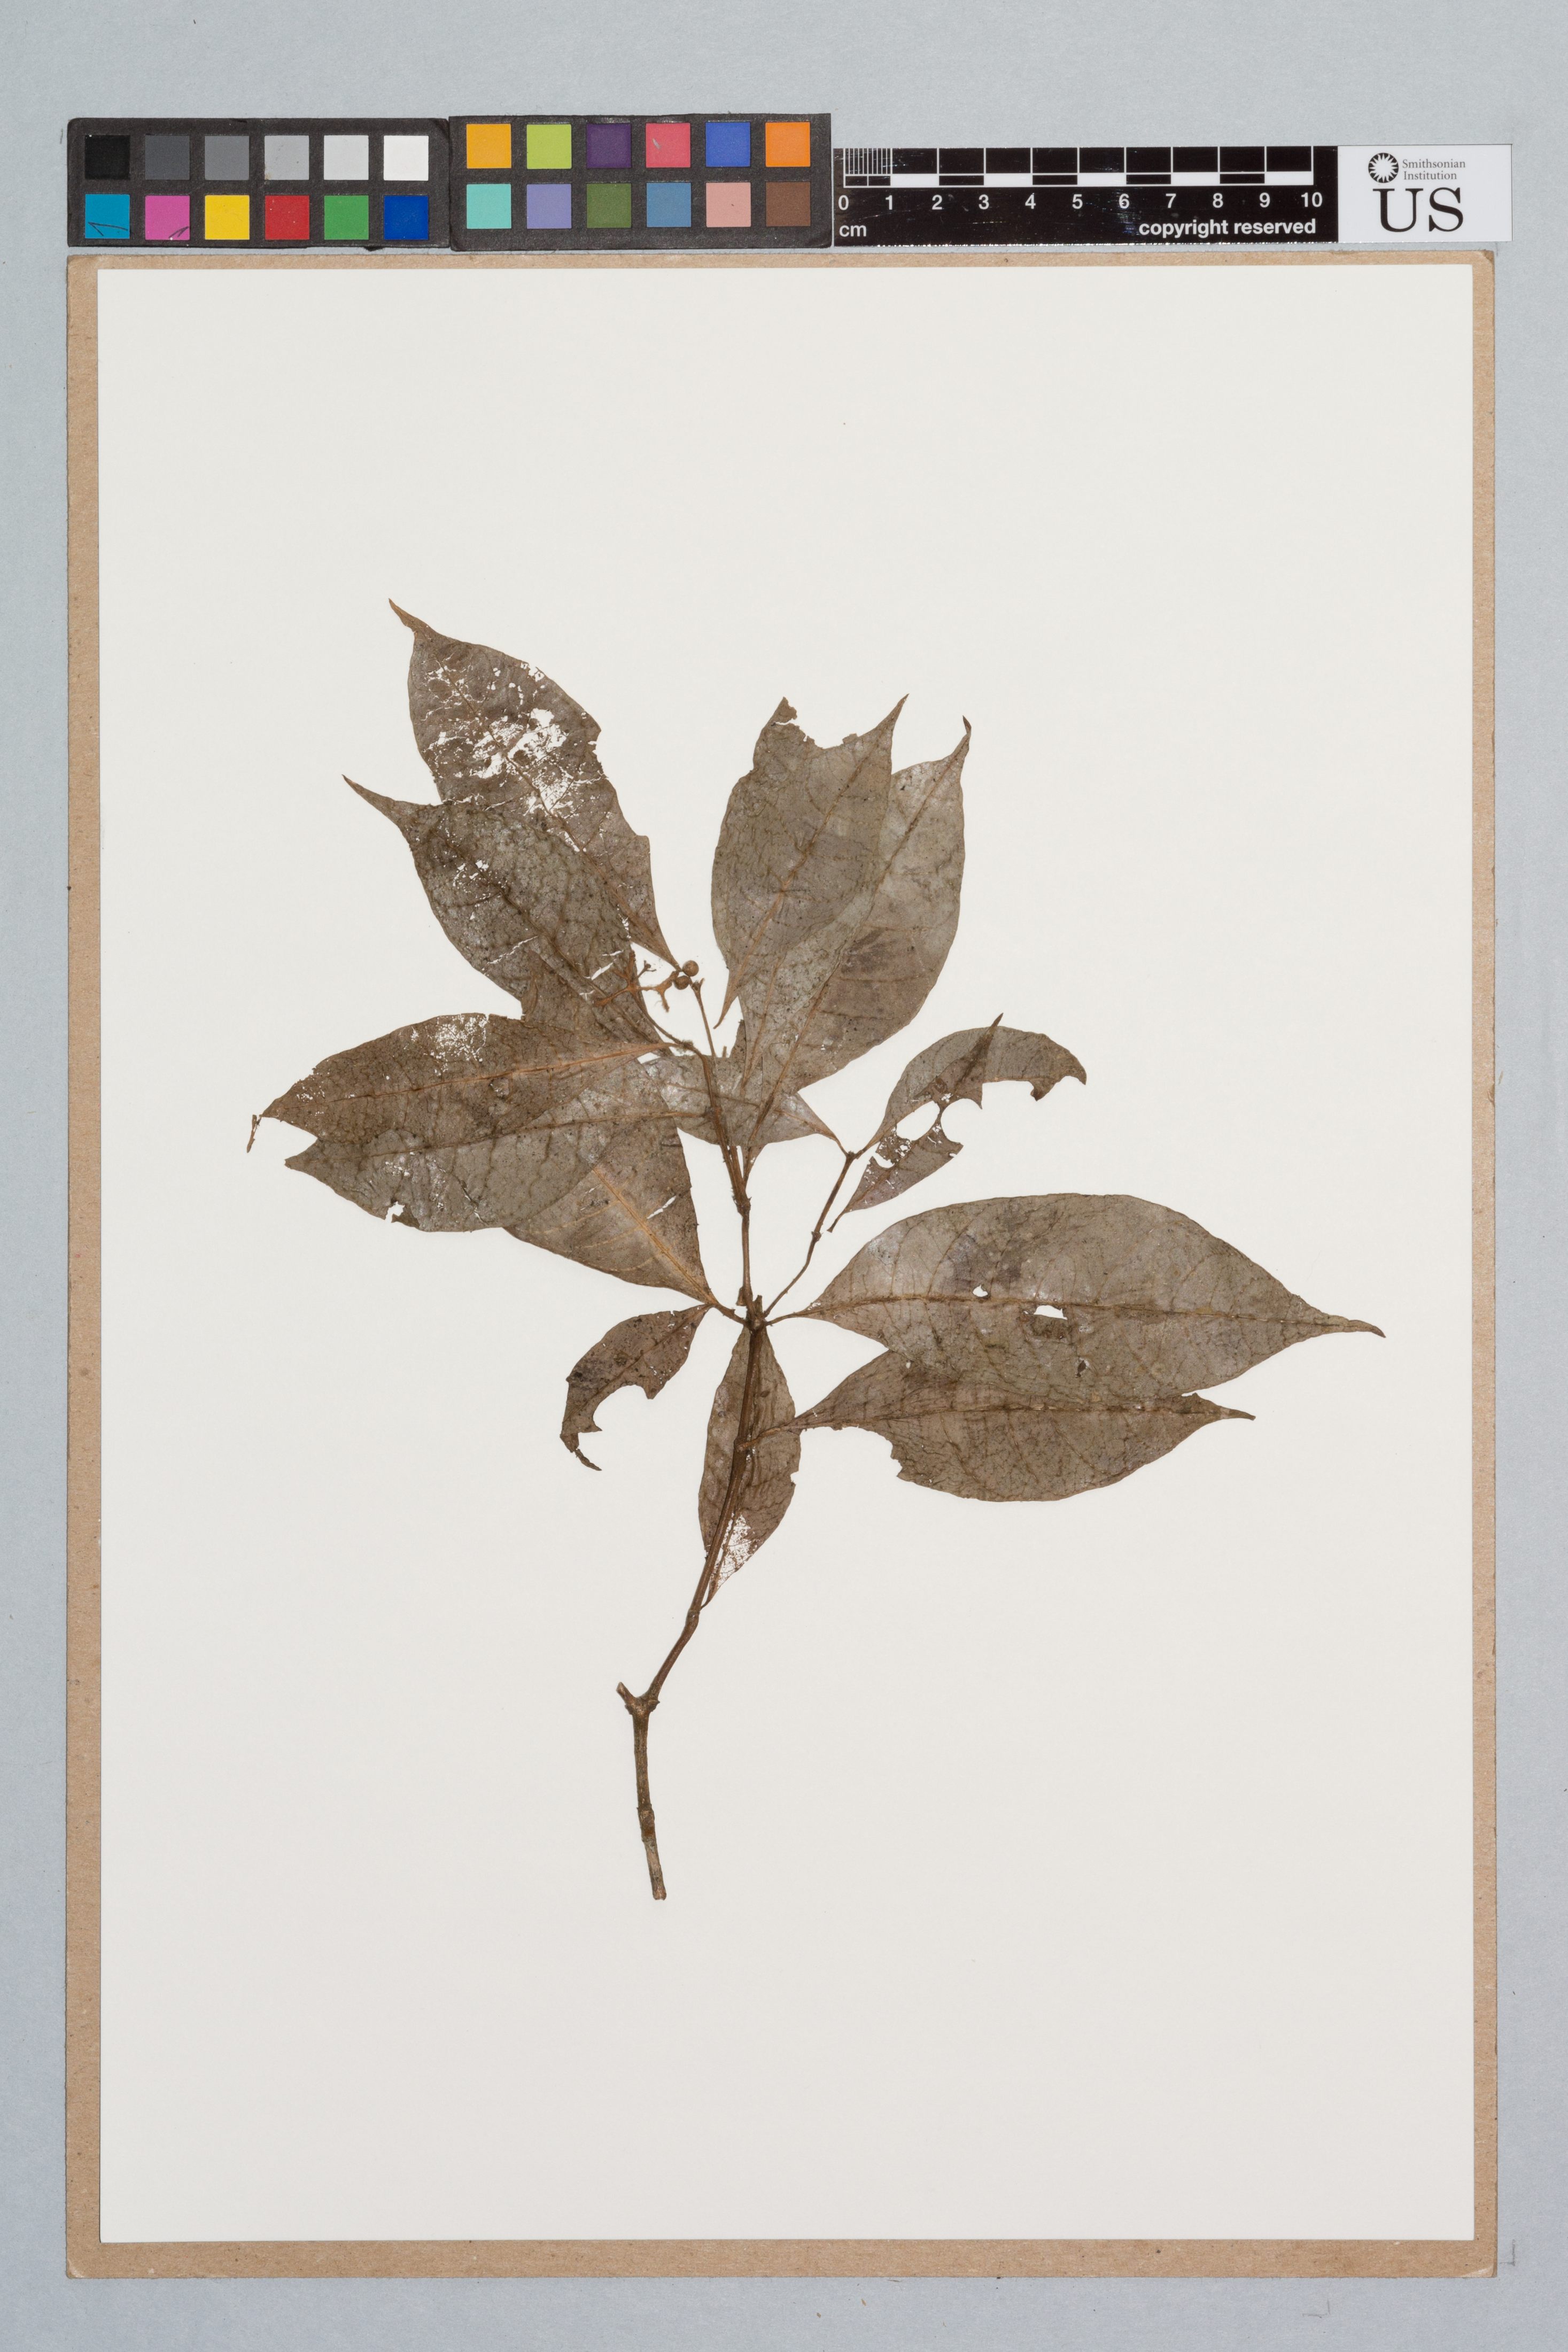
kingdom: Plantae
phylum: Tracheophyta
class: Magnoliopsida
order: Gentianales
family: Rubiaceae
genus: Psychotria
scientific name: Psychotria acuminata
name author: Benth.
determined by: Taylor, Charlotte M.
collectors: H. D. Clarke, K. David, C. Chin & C. Perry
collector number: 5930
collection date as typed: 22 July 1997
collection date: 1997-07-22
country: Guyana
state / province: Cuyuni-Mazaruni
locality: Paruima, 1.5 km S; summit of Konuktipu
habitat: Dense forest on laterite, with Pentaclethra, Aparisthmium & Eperua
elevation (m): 690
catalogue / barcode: US 3401046